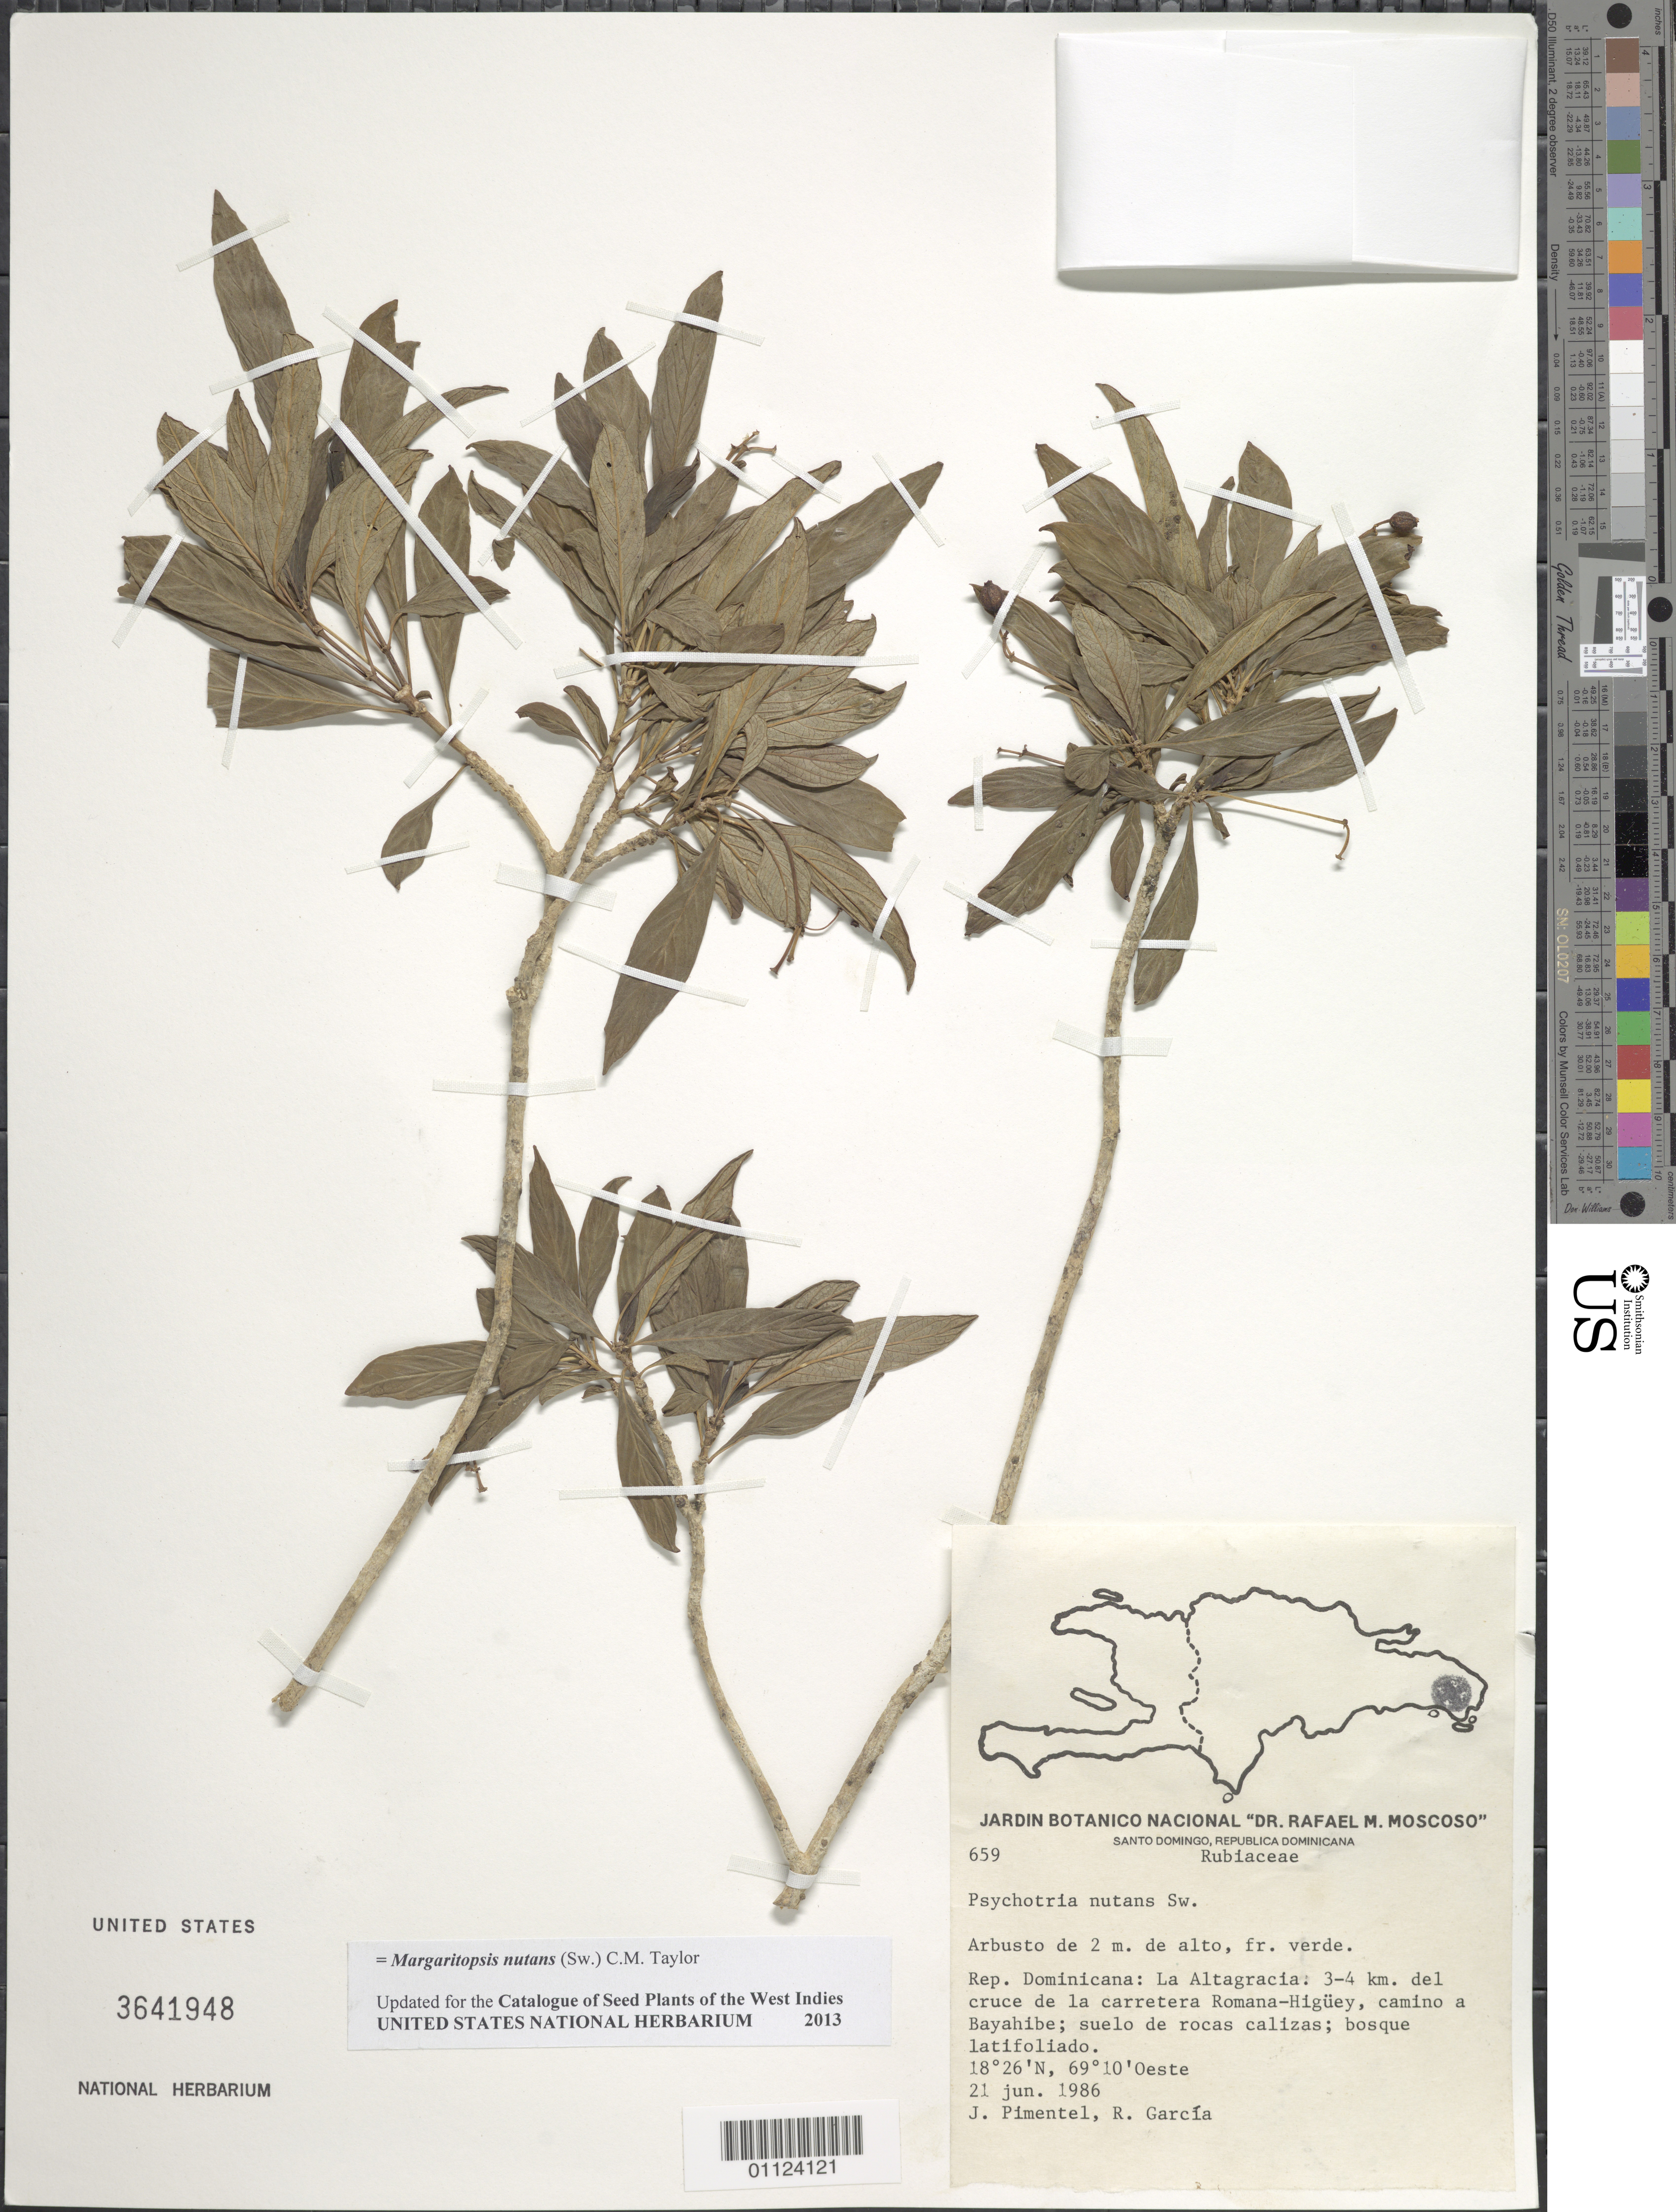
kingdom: Plantae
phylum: Tracheophyta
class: Magnoliopsida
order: Gentianales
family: Rubiaceae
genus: Margaritopsis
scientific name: Margaritopsis nutans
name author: (Sw.) C.M. Taylor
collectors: J. Pimentel & R. G. García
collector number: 659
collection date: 1986-06-21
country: Dominican Republic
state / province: La Altagracia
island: Hispaniola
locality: Romana-Higüey, 3-4 km del cruce de la carretera Romana-Higüey, camino a Bayahibe.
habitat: Suelo de rocas calizas; bosque latifoliado.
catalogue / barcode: US 3641948